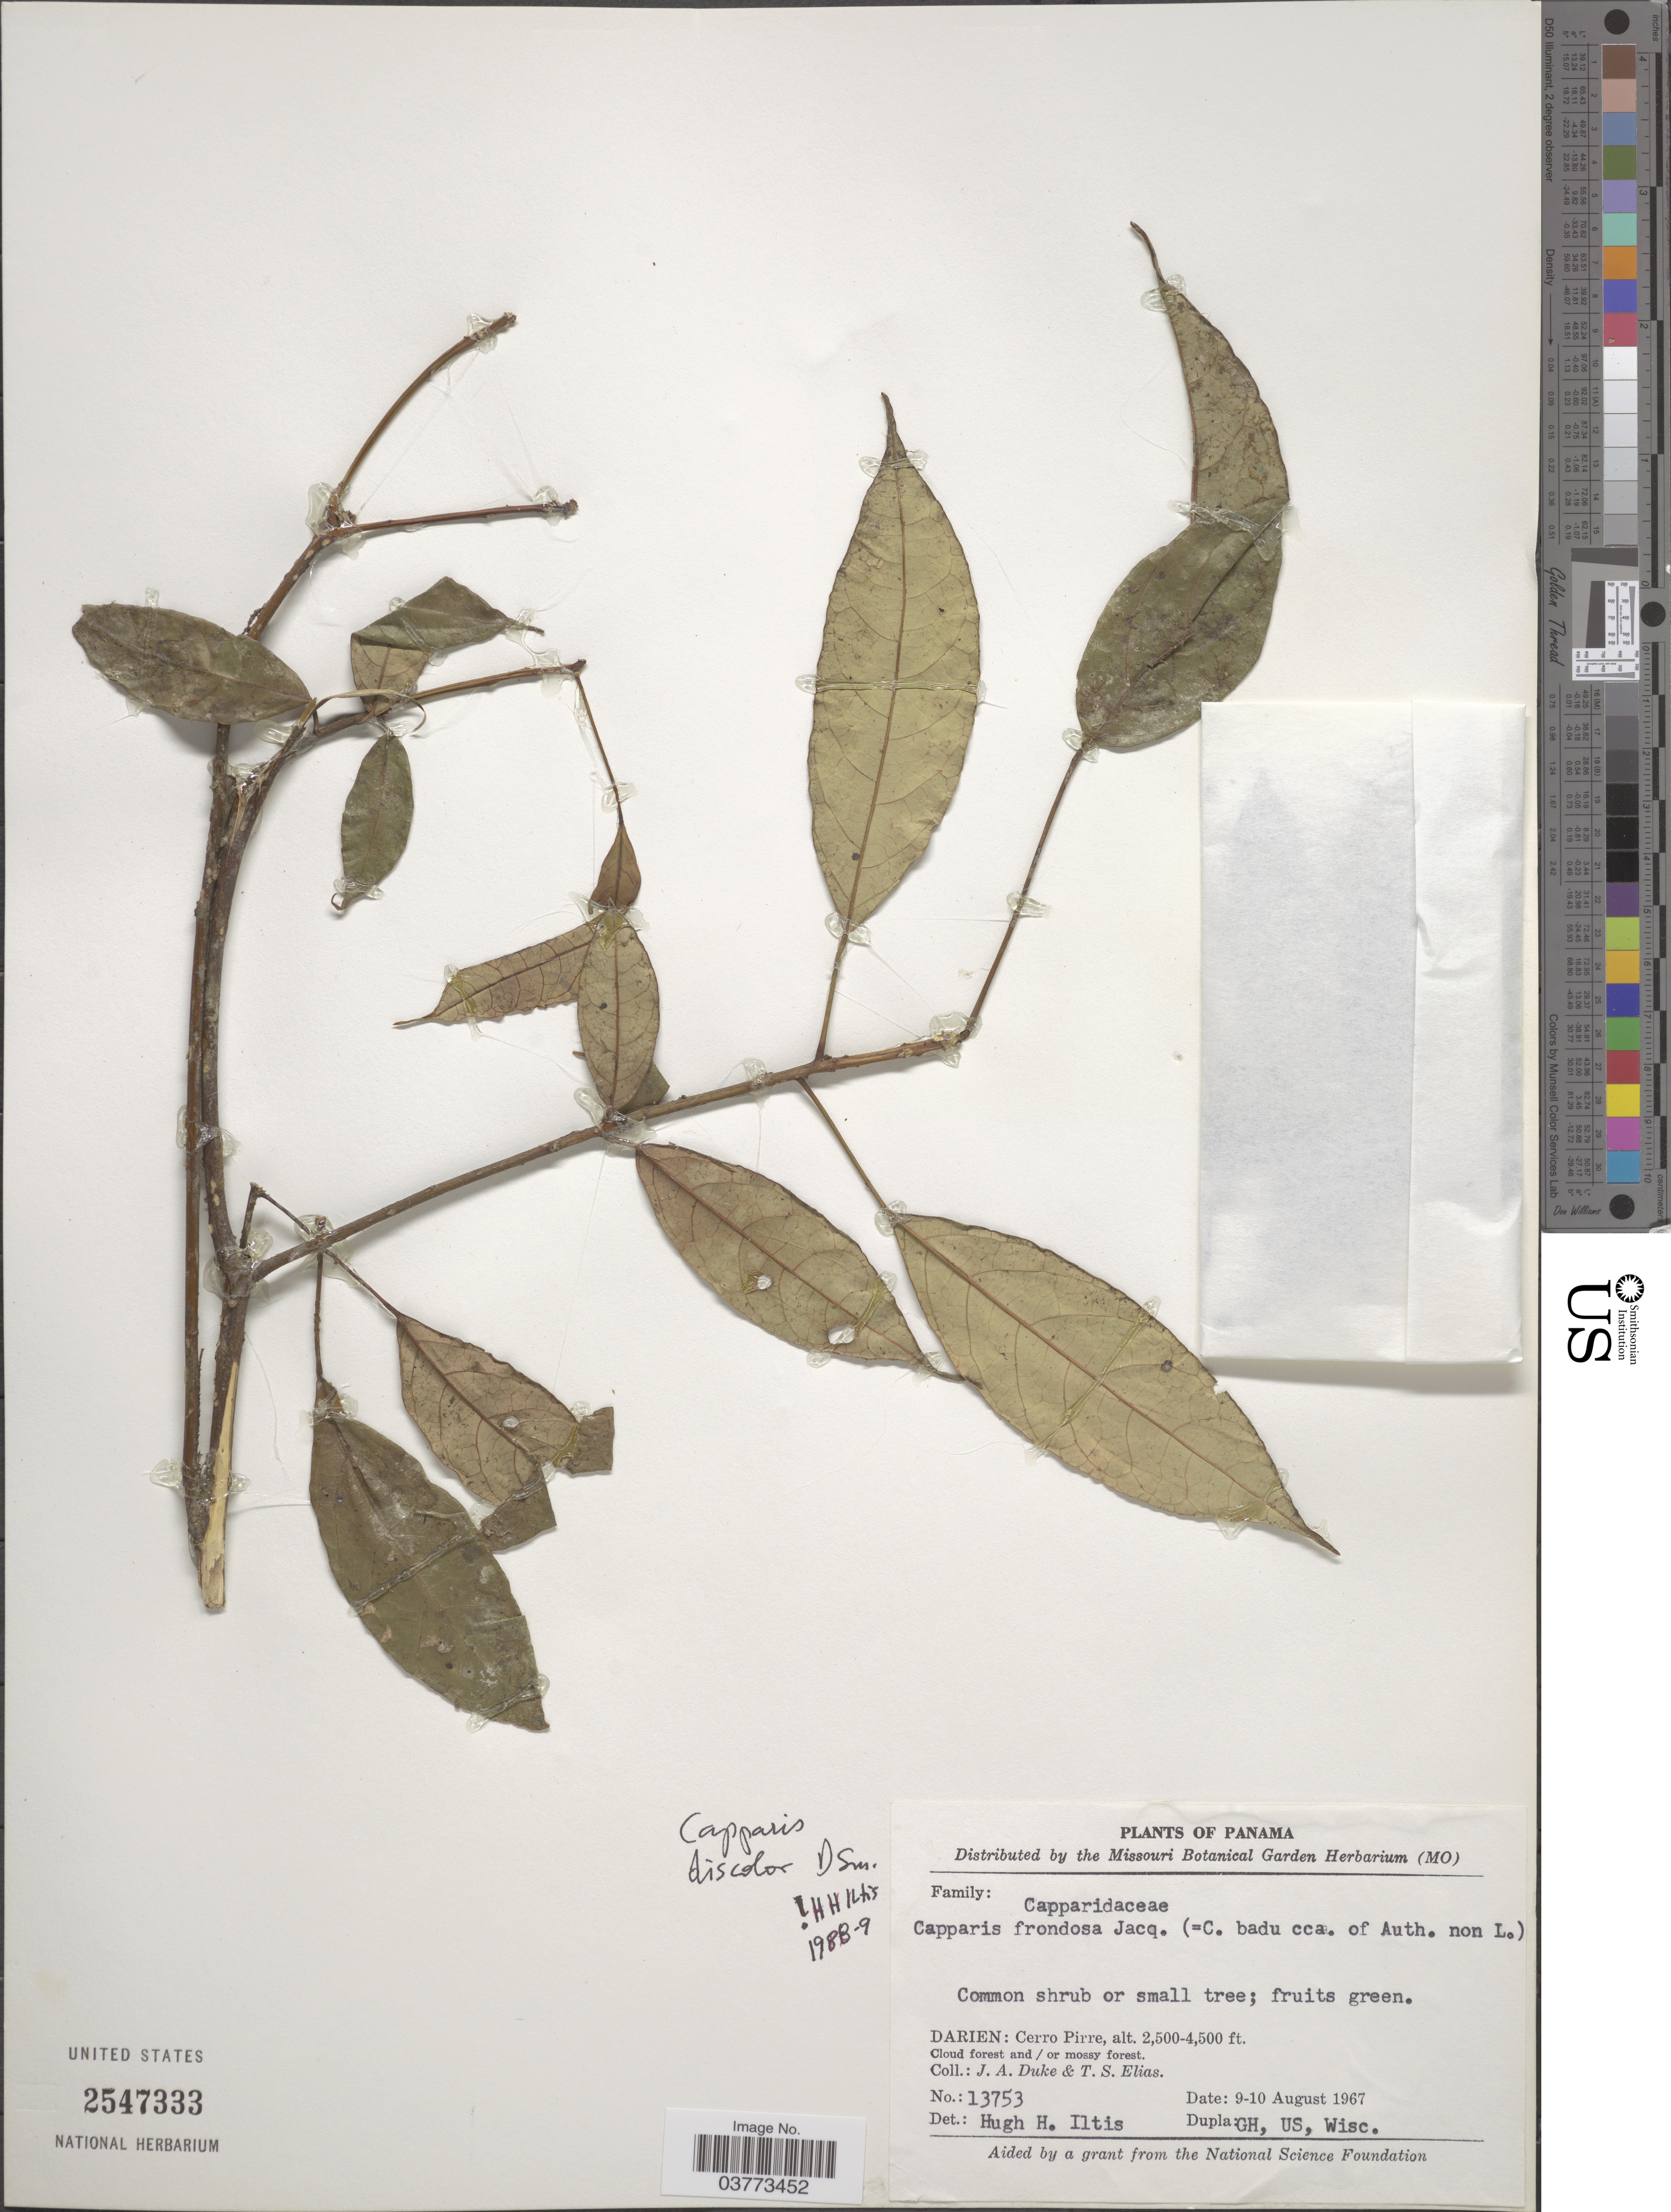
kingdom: Plantae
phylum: Tracheophyta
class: Magnoliopsida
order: Brassicales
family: Capparaceae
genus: Capparidastrum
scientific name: Capparidastrum discolor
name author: (Donn. Sm.) Iltis, H.H. & Cornejo, X.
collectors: J. A. Duke & T. S. Elias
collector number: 13753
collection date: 1967-08-09/1967-08-10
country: Panama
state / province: Darien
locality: Cerro Pirre.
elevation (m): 762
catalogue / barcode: US 2547333